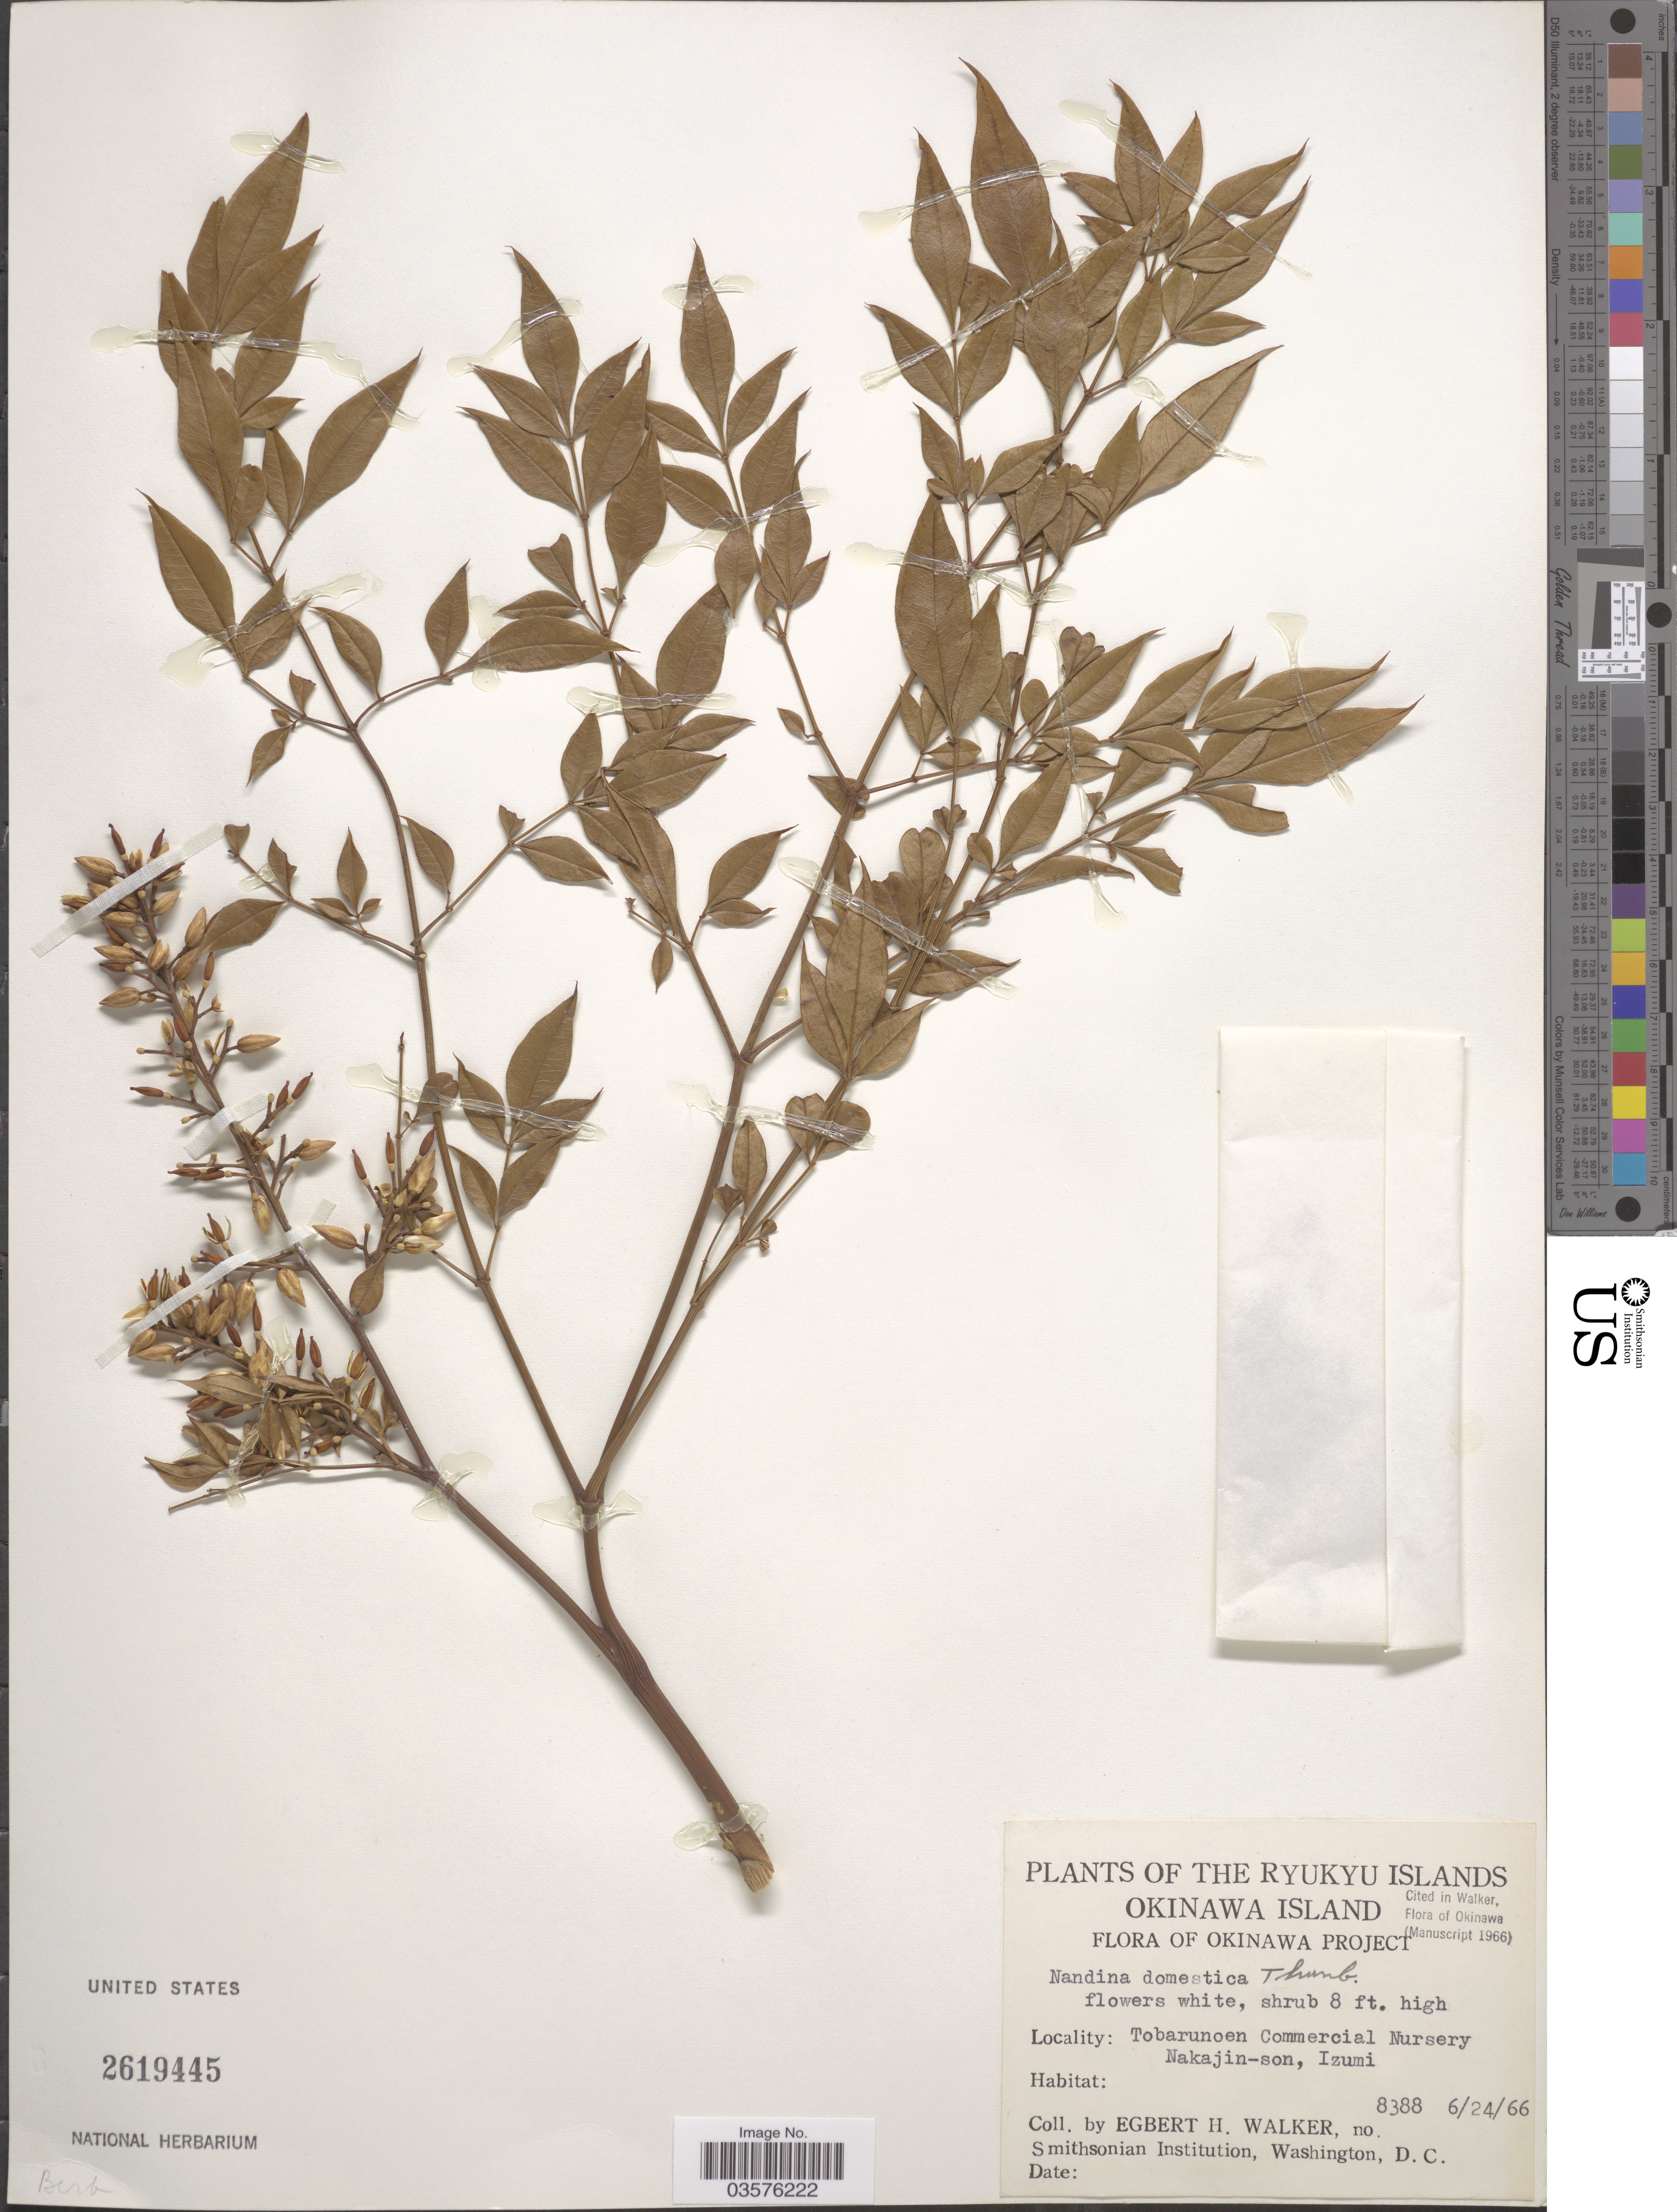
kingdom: Plantae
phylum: Tracheophyta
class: Magnoliopsida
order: Ranunculales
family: Berberidaceae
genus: Nandina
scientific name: Nandina domestica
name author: Thunb.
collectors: E. H. Walker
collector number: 8388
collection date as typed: Transcribed d/m/y: 24/6/66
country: Japan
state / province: Okinawa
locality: The Ryukyu Islands. Okinawa Island. Tobarunoen Commercial Nursery, Nakajin-son, Izumi.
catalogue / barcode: US 2619445